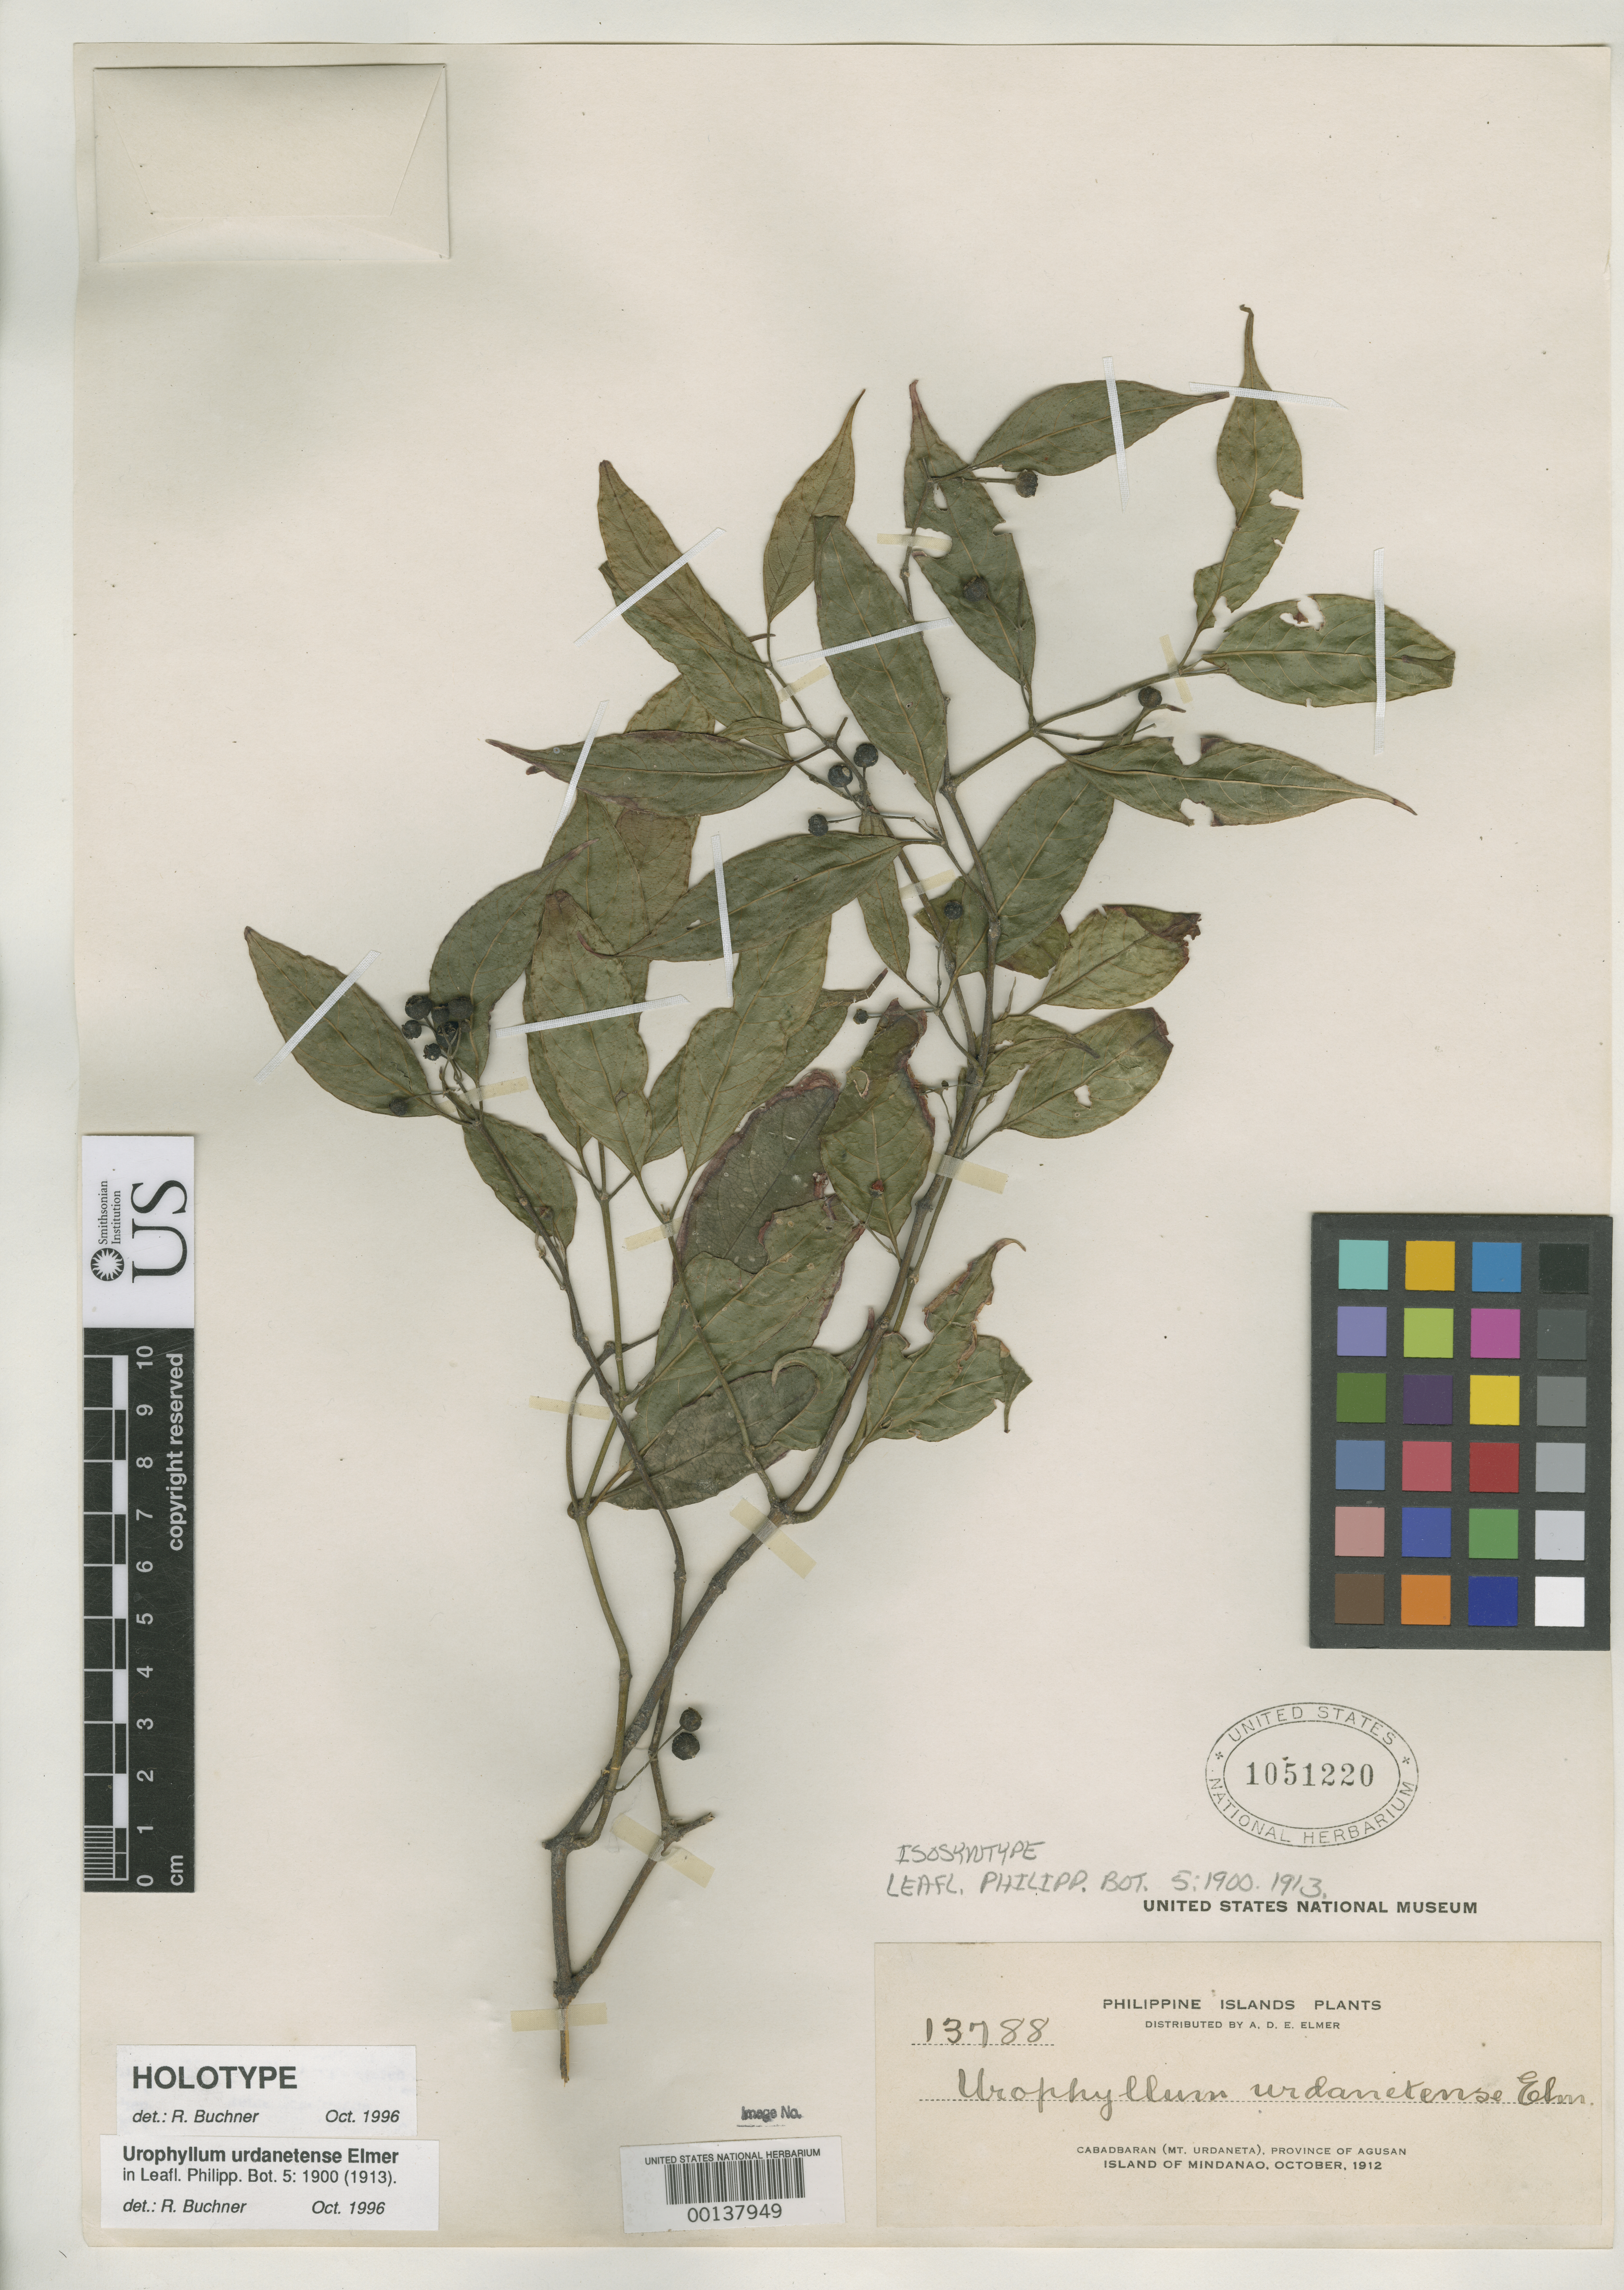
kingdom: Plantae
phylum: Tracheophyta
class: Magnoliopsida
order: Gentianales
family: Rubiaceae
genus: Urophyllum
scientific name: Urophyllum urdanetense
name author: Elmer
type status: Isosyntype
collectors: A. D. E. Elmer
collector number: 13788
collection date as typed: Sep 1912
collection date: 1912-09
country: Philippines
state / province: Caraga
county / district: Agusan del Norte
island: Mindanao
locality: Cabadbaran, Mt. Urdenata.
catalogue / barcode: US 1051220